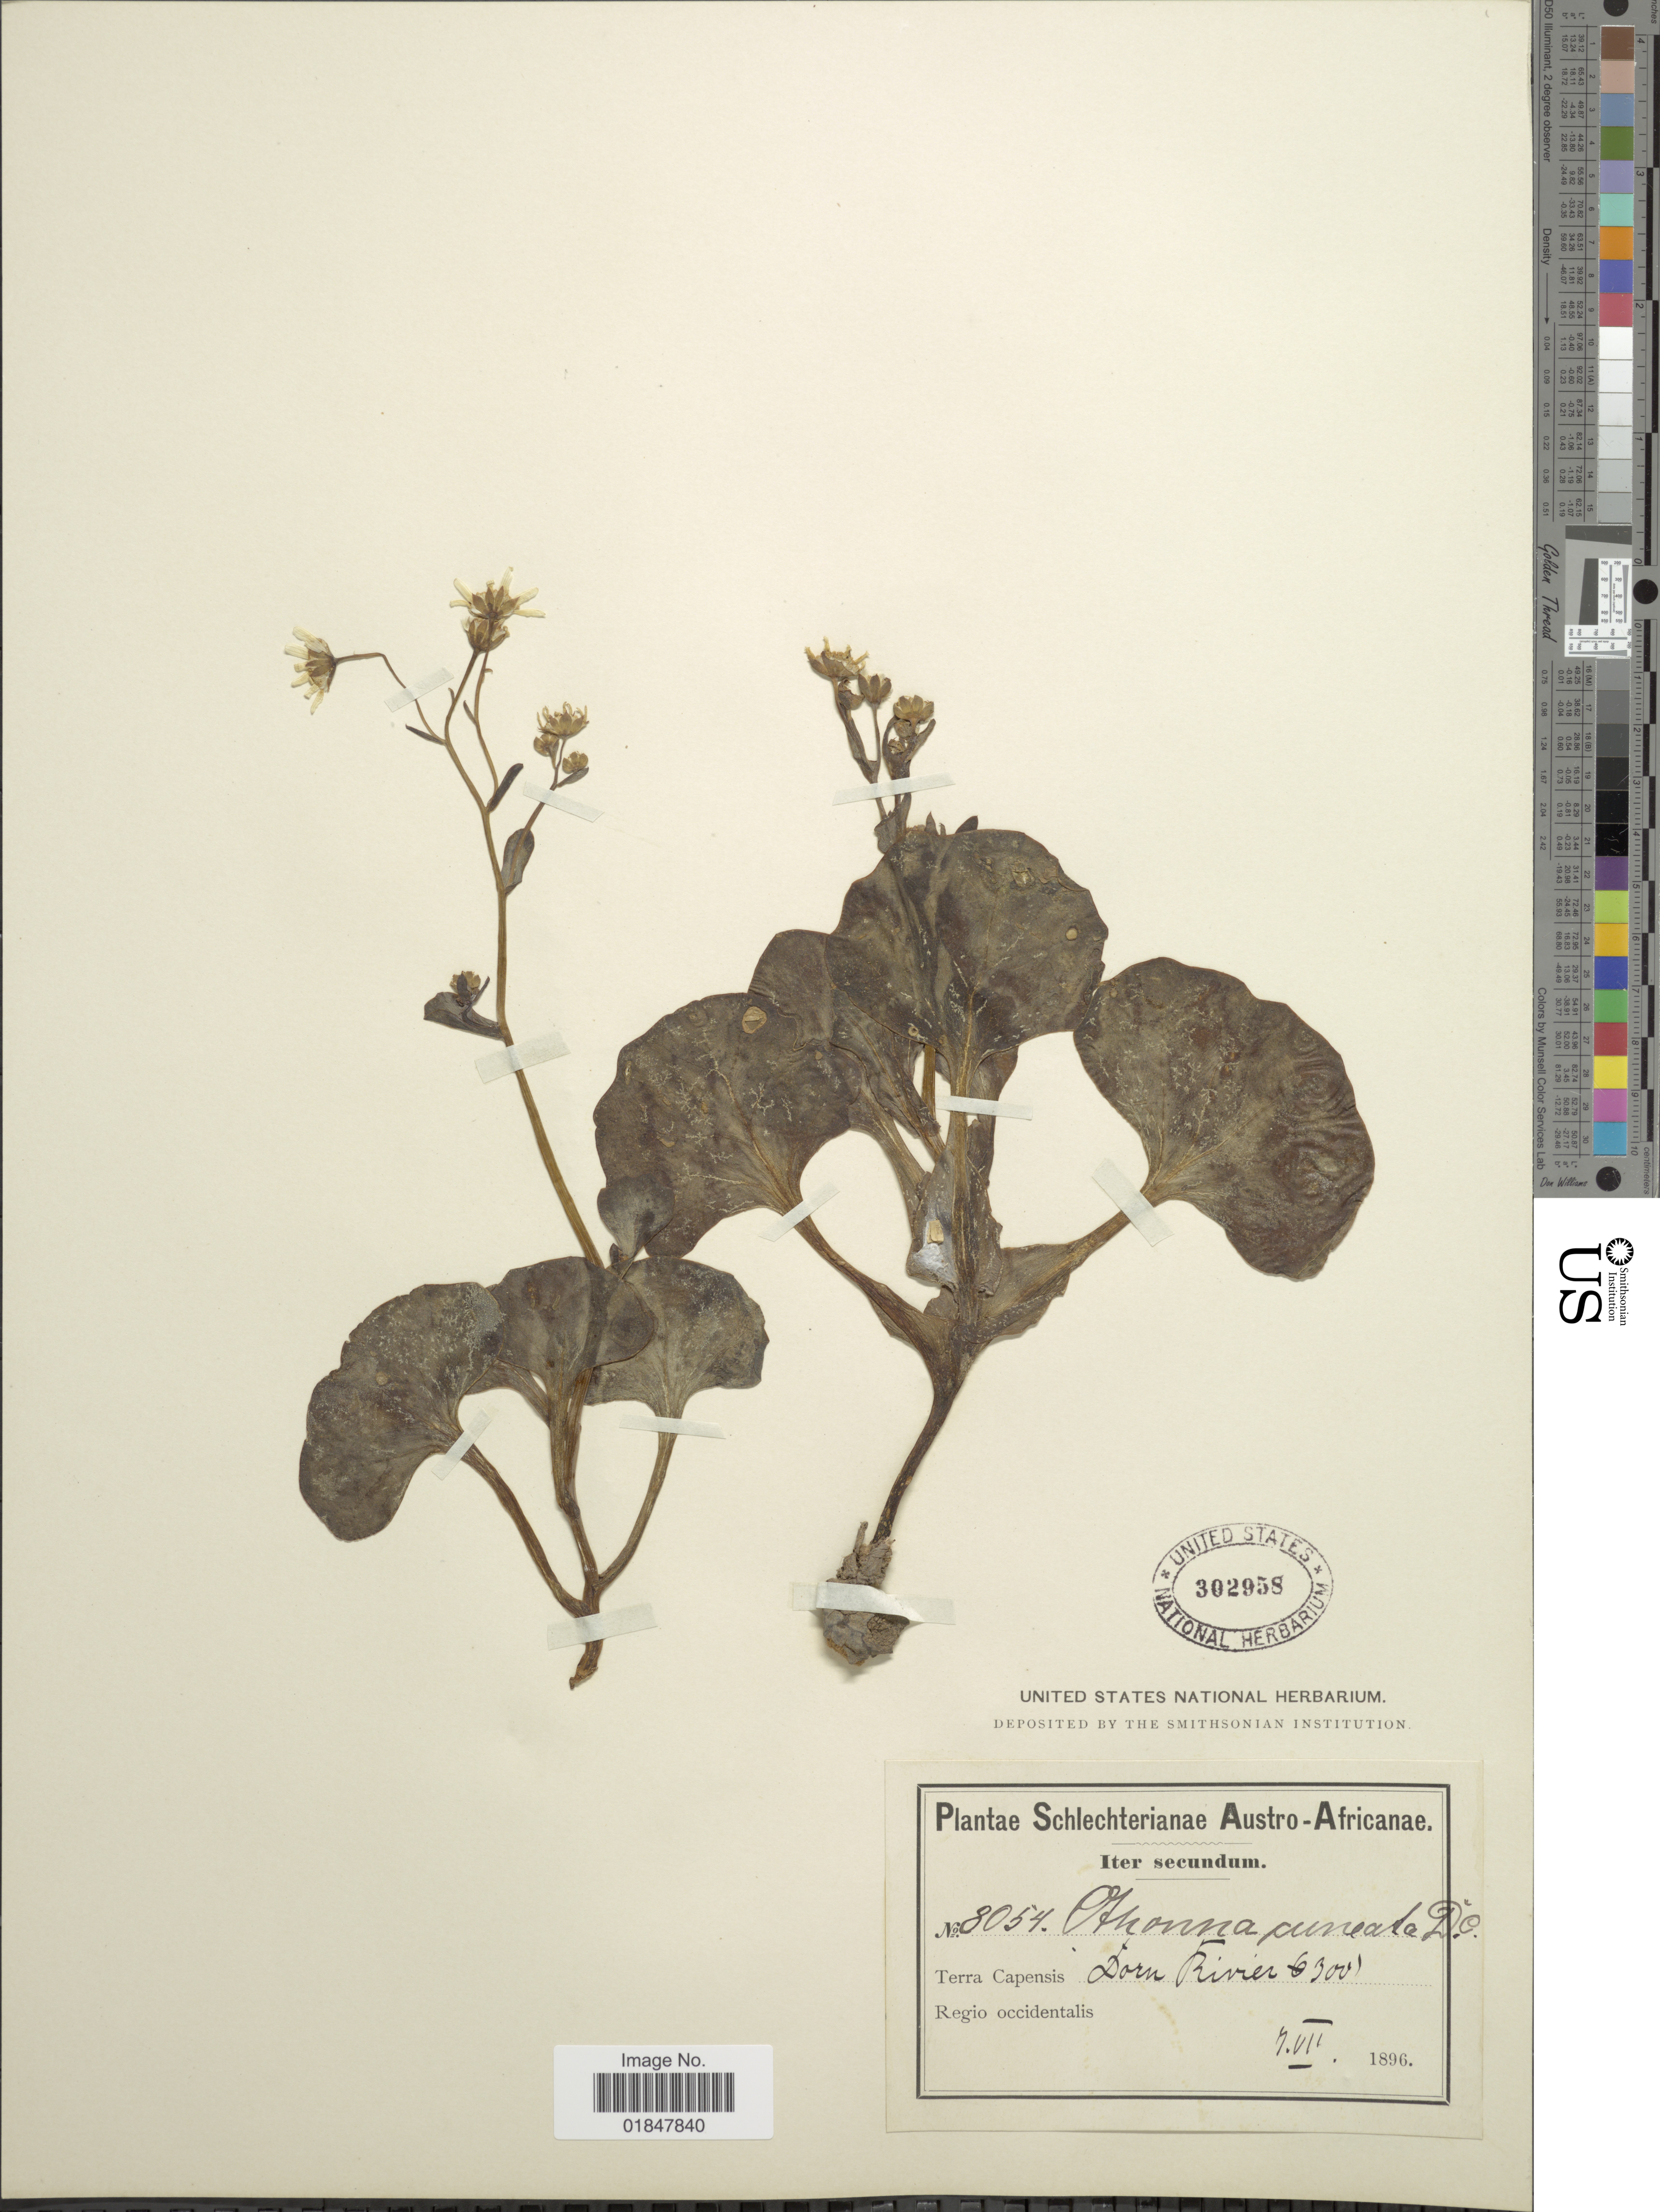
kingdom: Plantae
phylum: Tracheophyta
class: Magnoliopsida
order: Asterales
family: Asteraceae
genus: Othonna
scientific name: Othonna cuneata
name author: DC.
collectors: Schlechter, --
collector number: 8054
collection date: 1896-07-07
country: South Africa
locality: Austro-Africanae, Terra Capensis, Dorn River, Regio occidentalis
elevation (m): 91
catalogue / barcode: US 302958